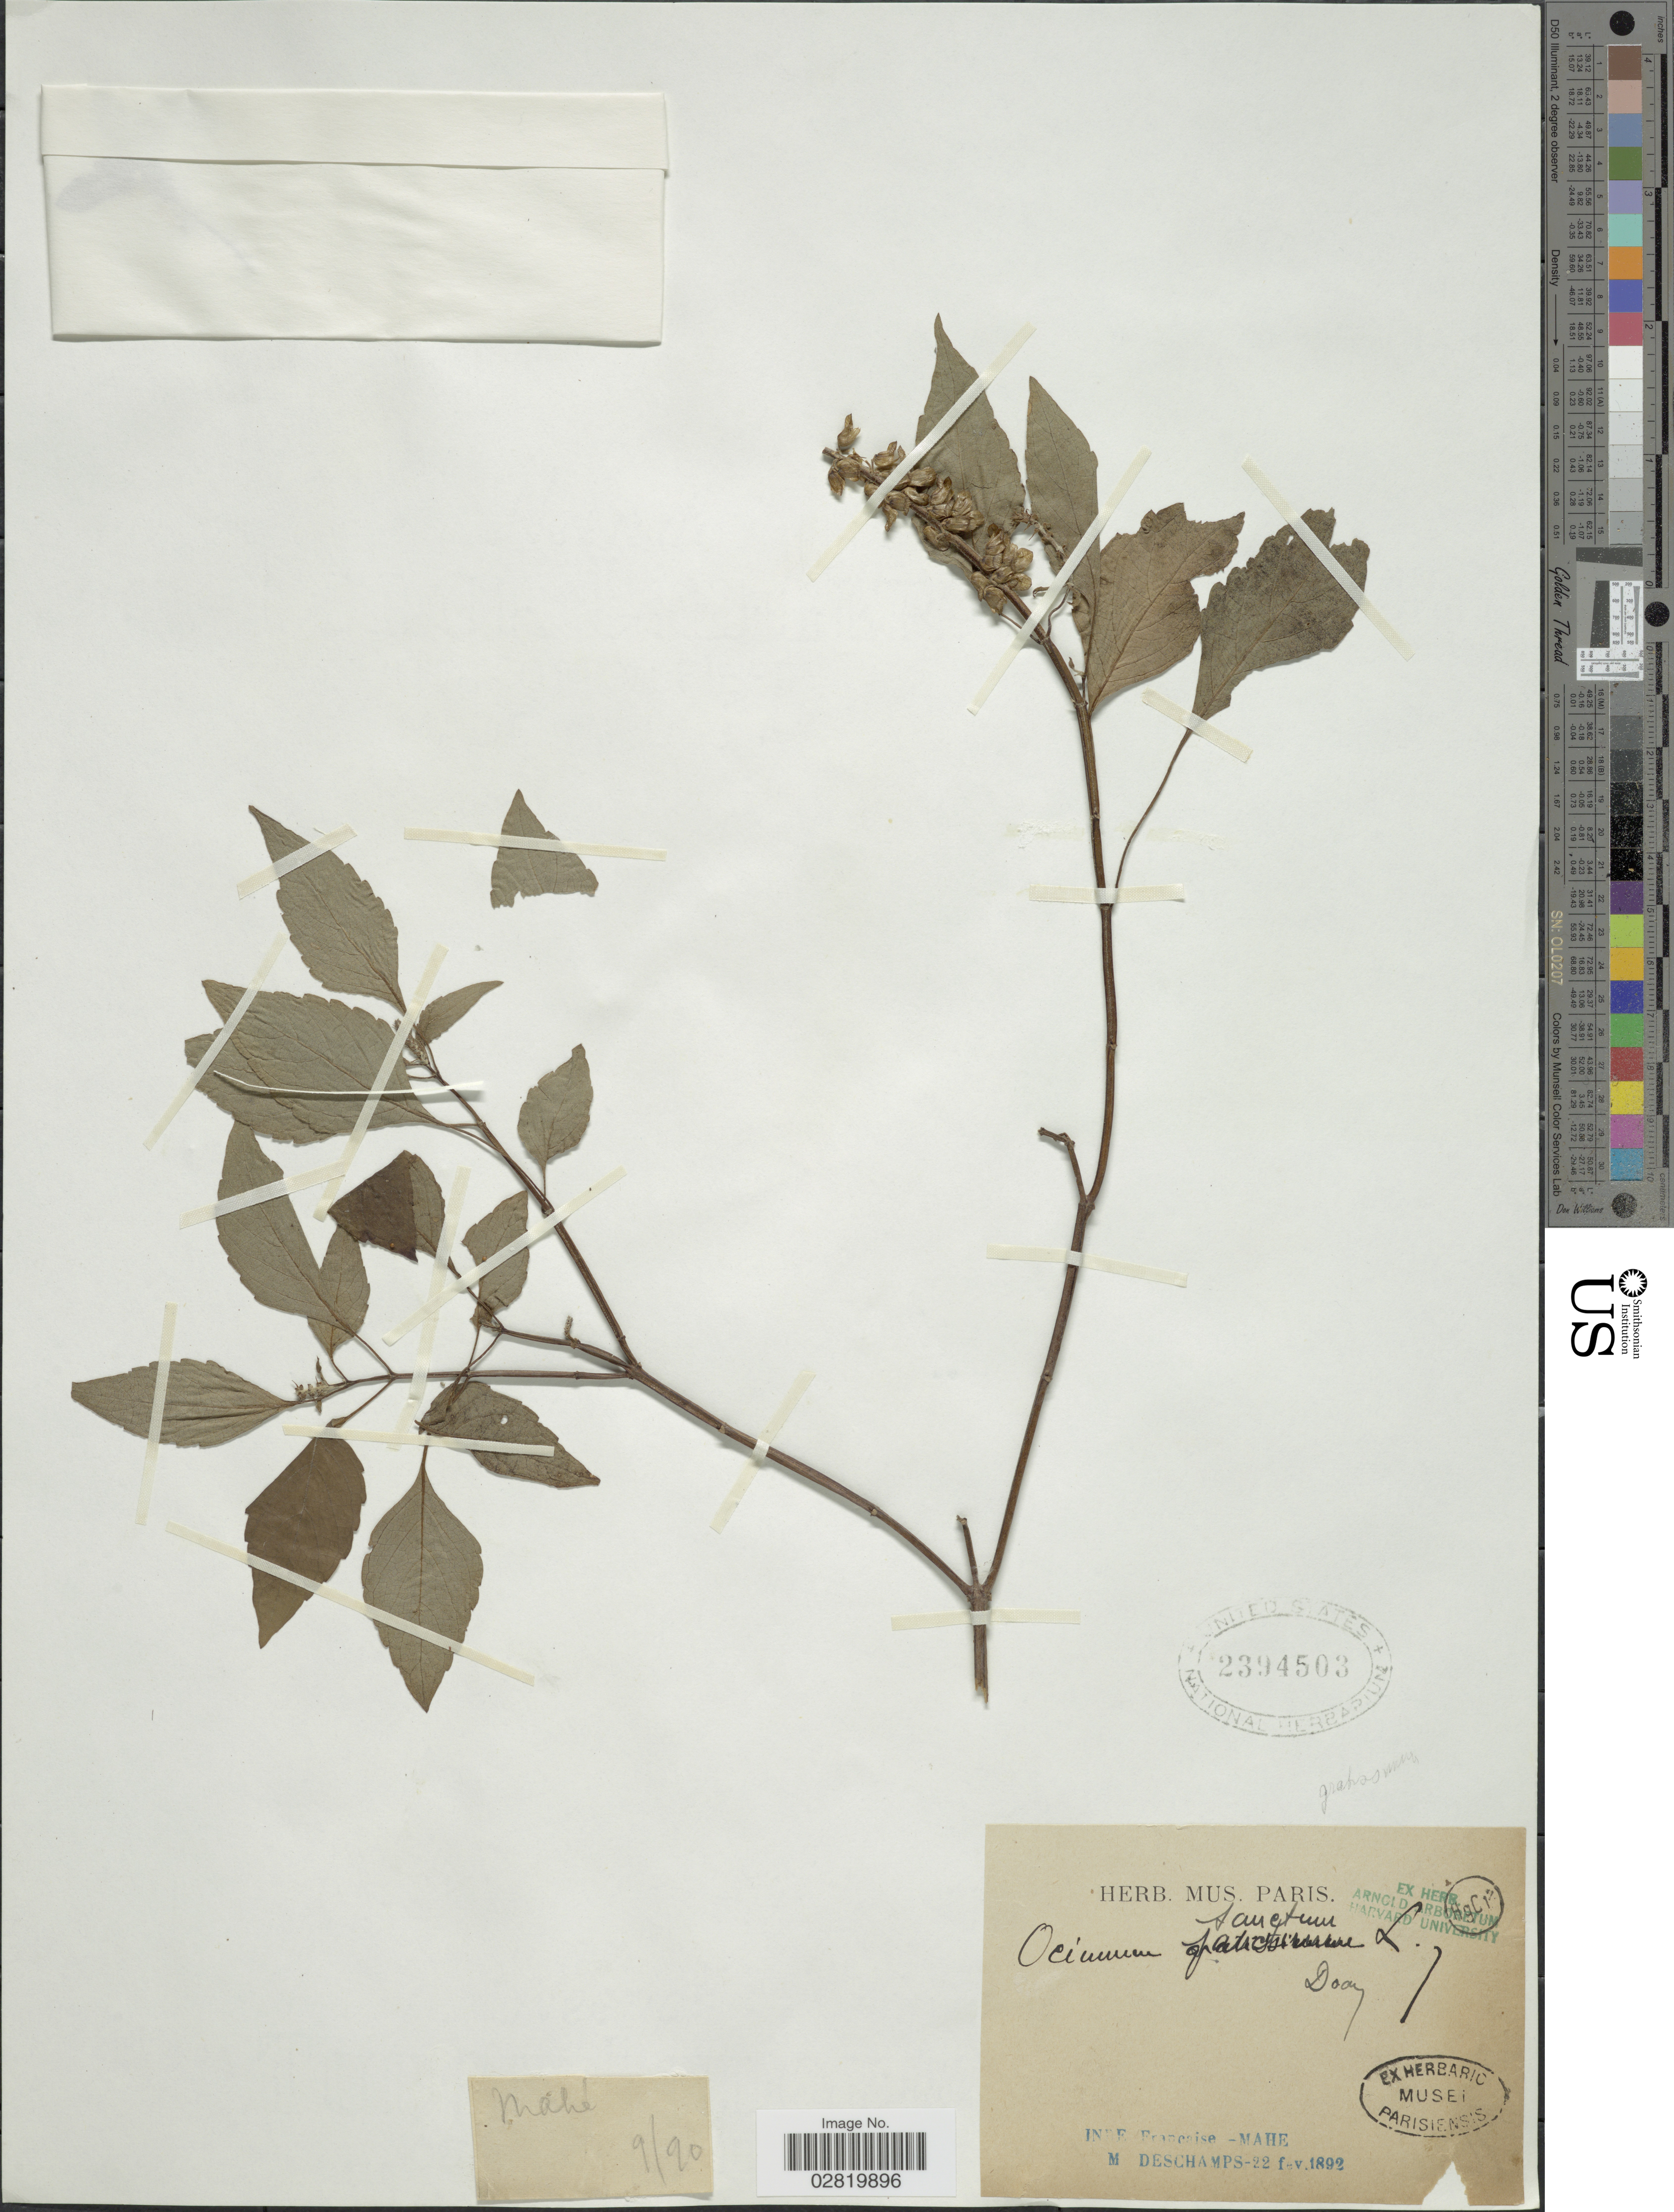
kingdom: Plantae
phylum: Tracheophyta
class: Magnoliopsida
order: Lamiales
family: Lamiaceae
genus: Ocimum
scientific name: Ocimum gratissimum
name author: L.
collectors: M. Deschamps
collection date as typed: Transcribed d/m/y: /9/20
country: India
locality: Mahé, Inde-Francaise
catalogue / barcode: US 2394503